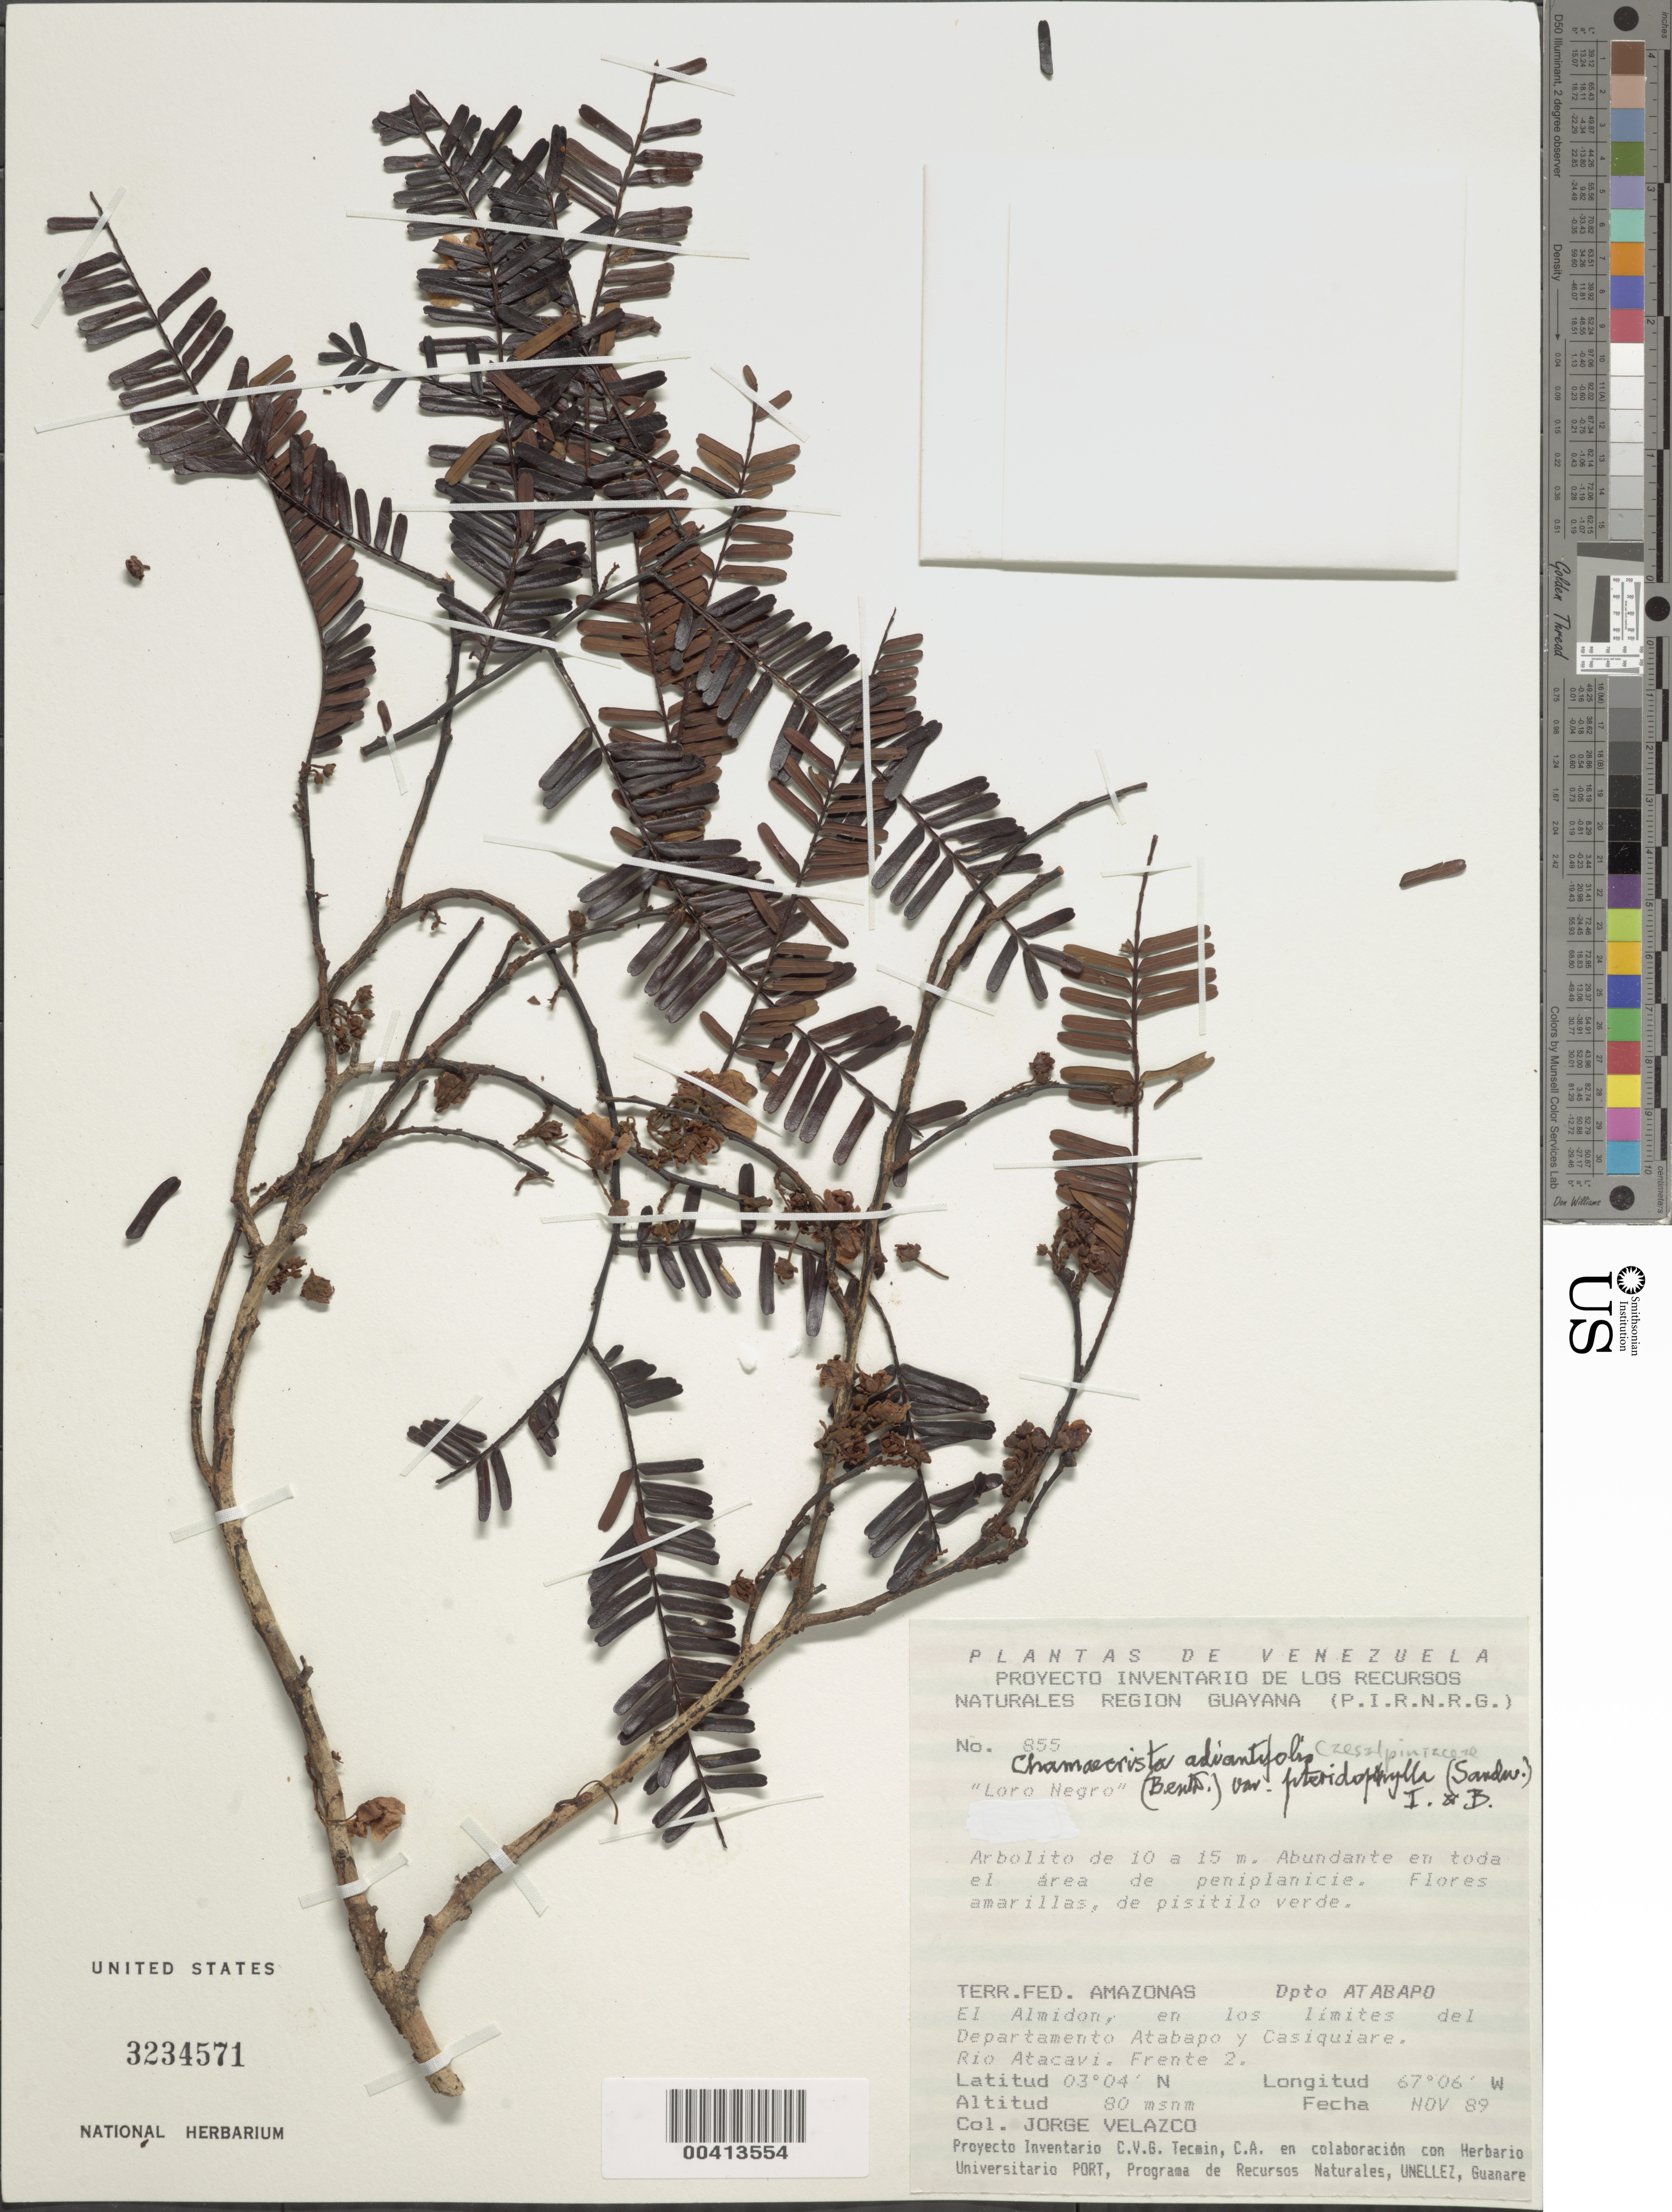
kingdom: Plantae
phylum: Tracheophyta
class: Magnoliopsida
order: Fabales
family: Fabaceae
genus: Chamaecrista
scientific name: Chamaecrista adiantifolia var. pteridophylla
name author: (Sandwith) H.S. Irwin & Barneby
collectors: J. Velazco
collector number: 855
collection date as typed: Nov 1989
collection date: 1989-11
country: Venezuela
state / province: Amazonas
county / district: Atabapo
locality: Rio Atacavi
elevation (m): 80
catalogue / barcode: US 3234571